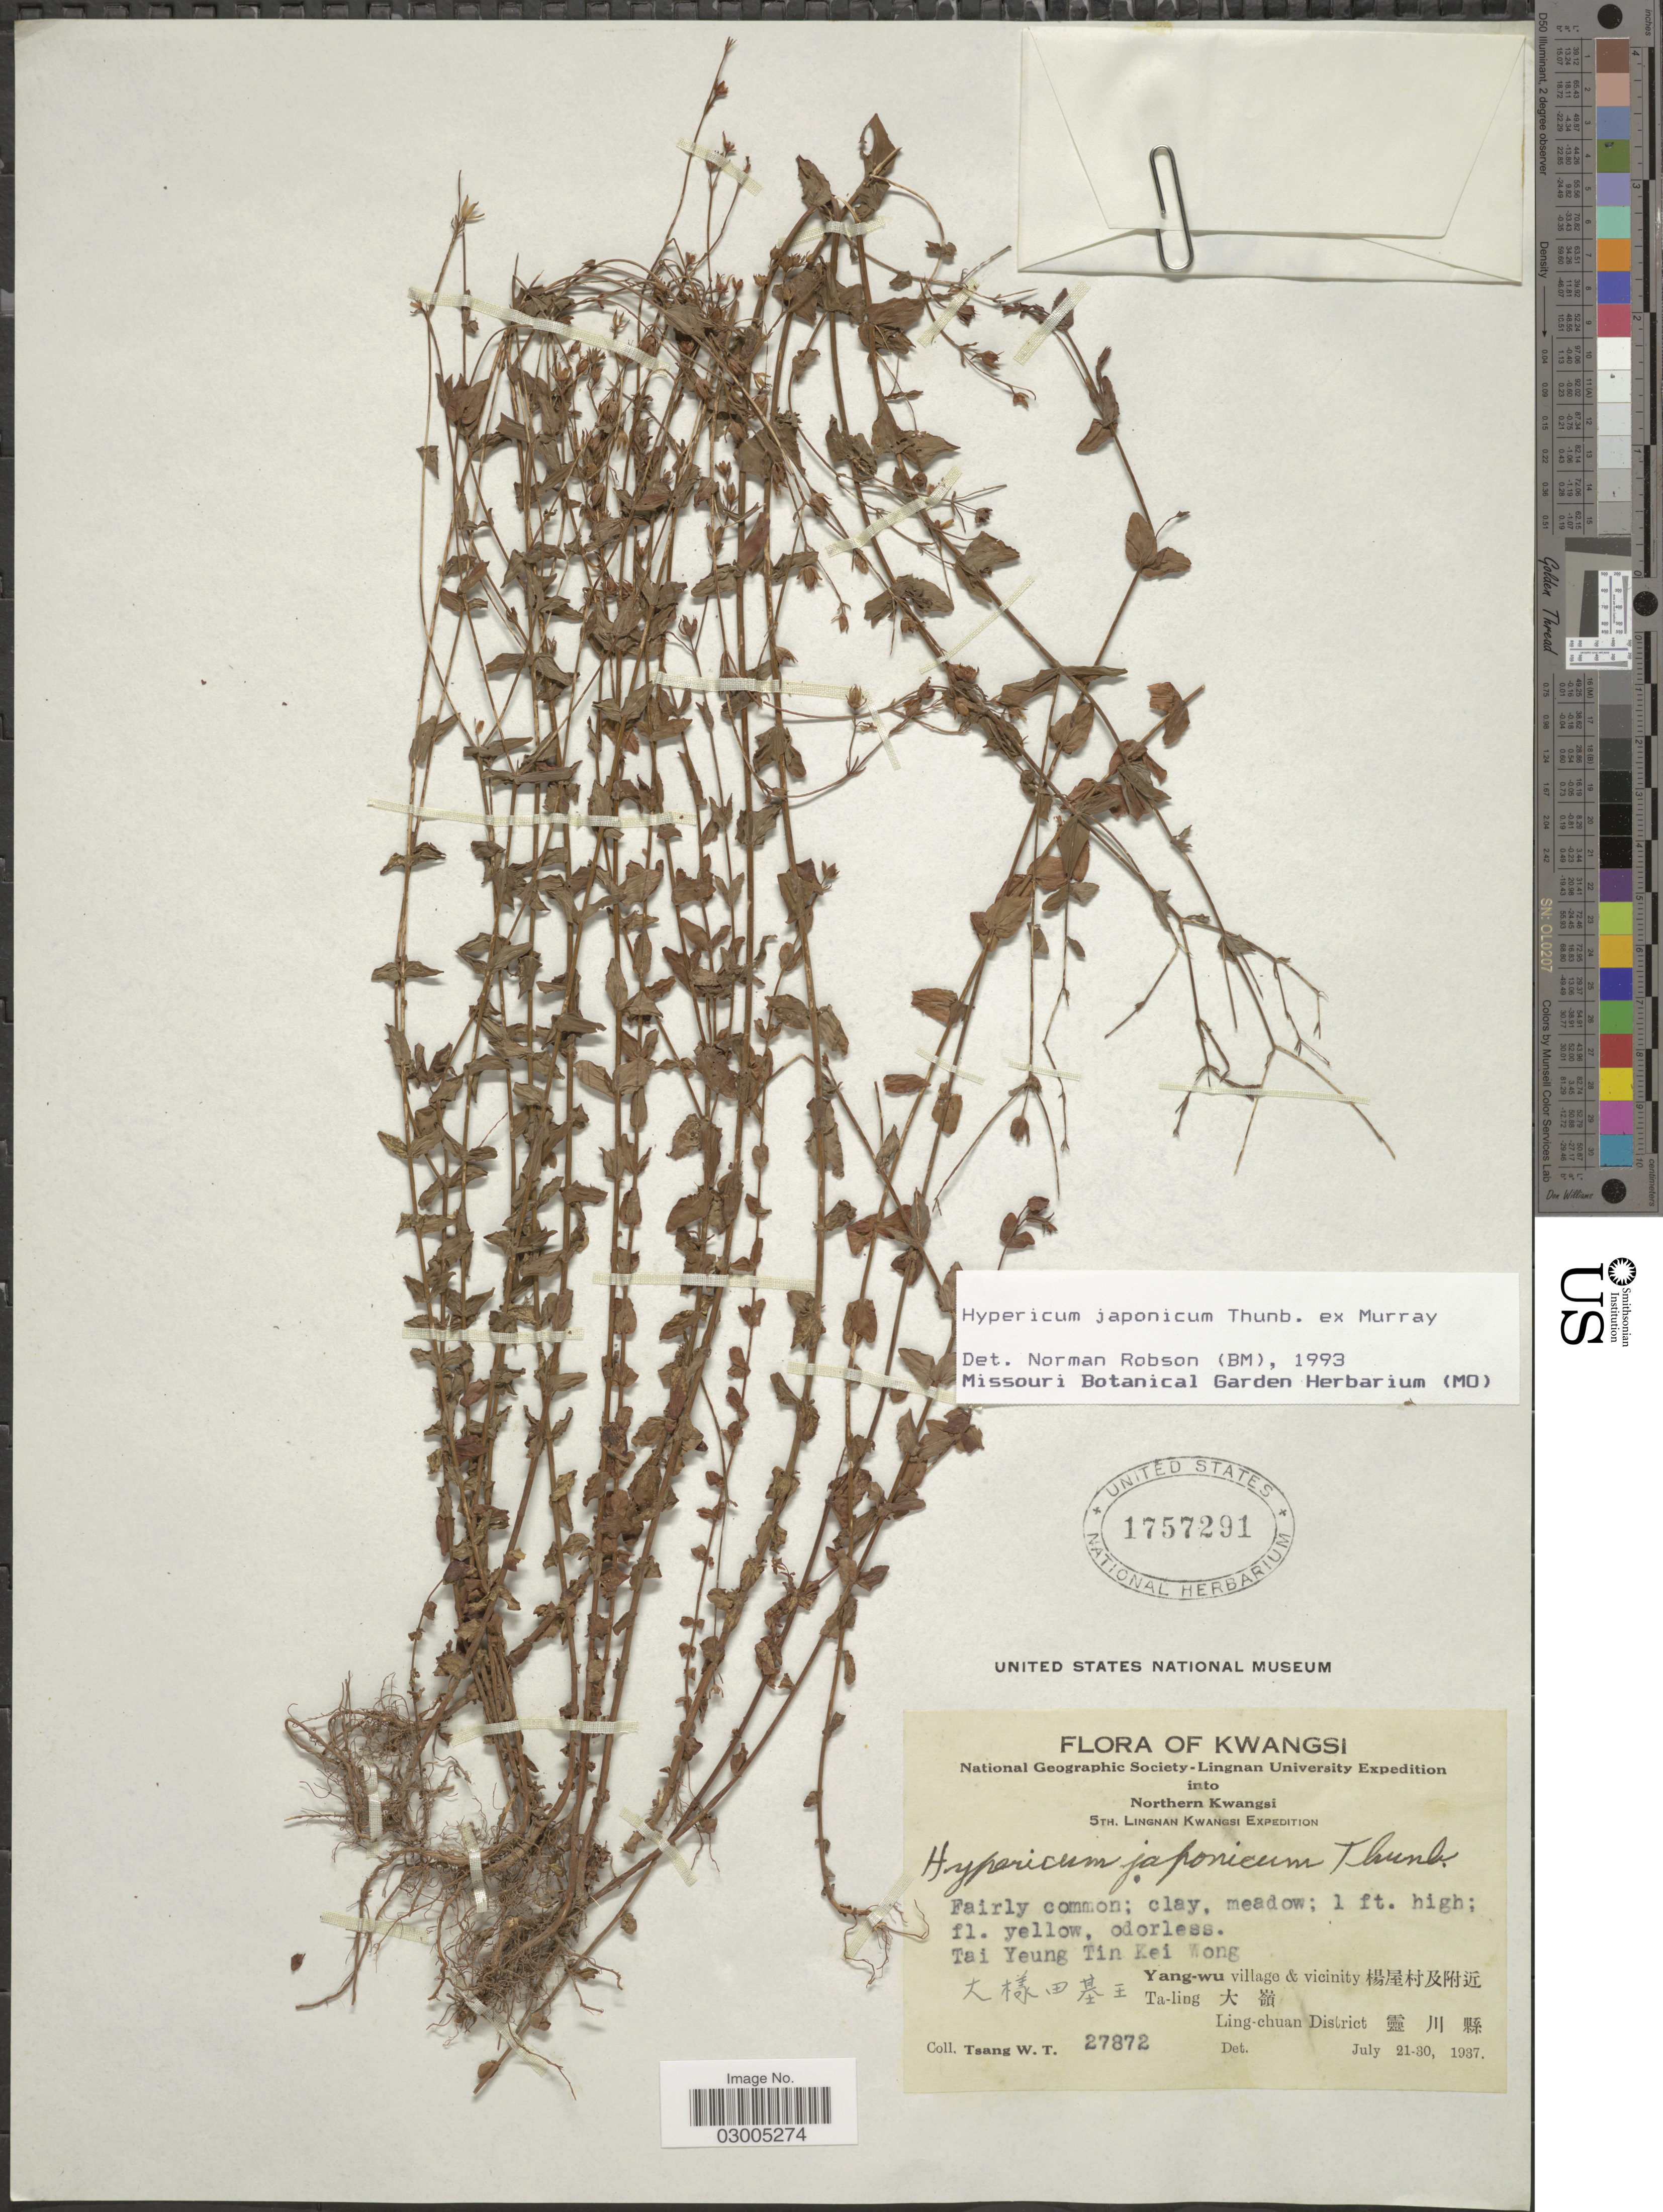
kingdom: Plantae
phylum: Tracheophyta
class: Magnoliopsida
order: Malpighiales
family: Hypericaceae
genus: Hypericum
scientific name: Hypericum japonicum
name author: Thunb.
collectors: W. T. Tsang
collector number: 27872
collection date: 1937-07-21/1937-07-30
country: China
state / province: Guangxi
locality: Kwangsi. Northern Kwangsi. Tai Yeung Tin Kei Wong. Yang-wu village & vicinity Tai-ling. Ling-chaun District.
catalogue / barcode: US 1757291